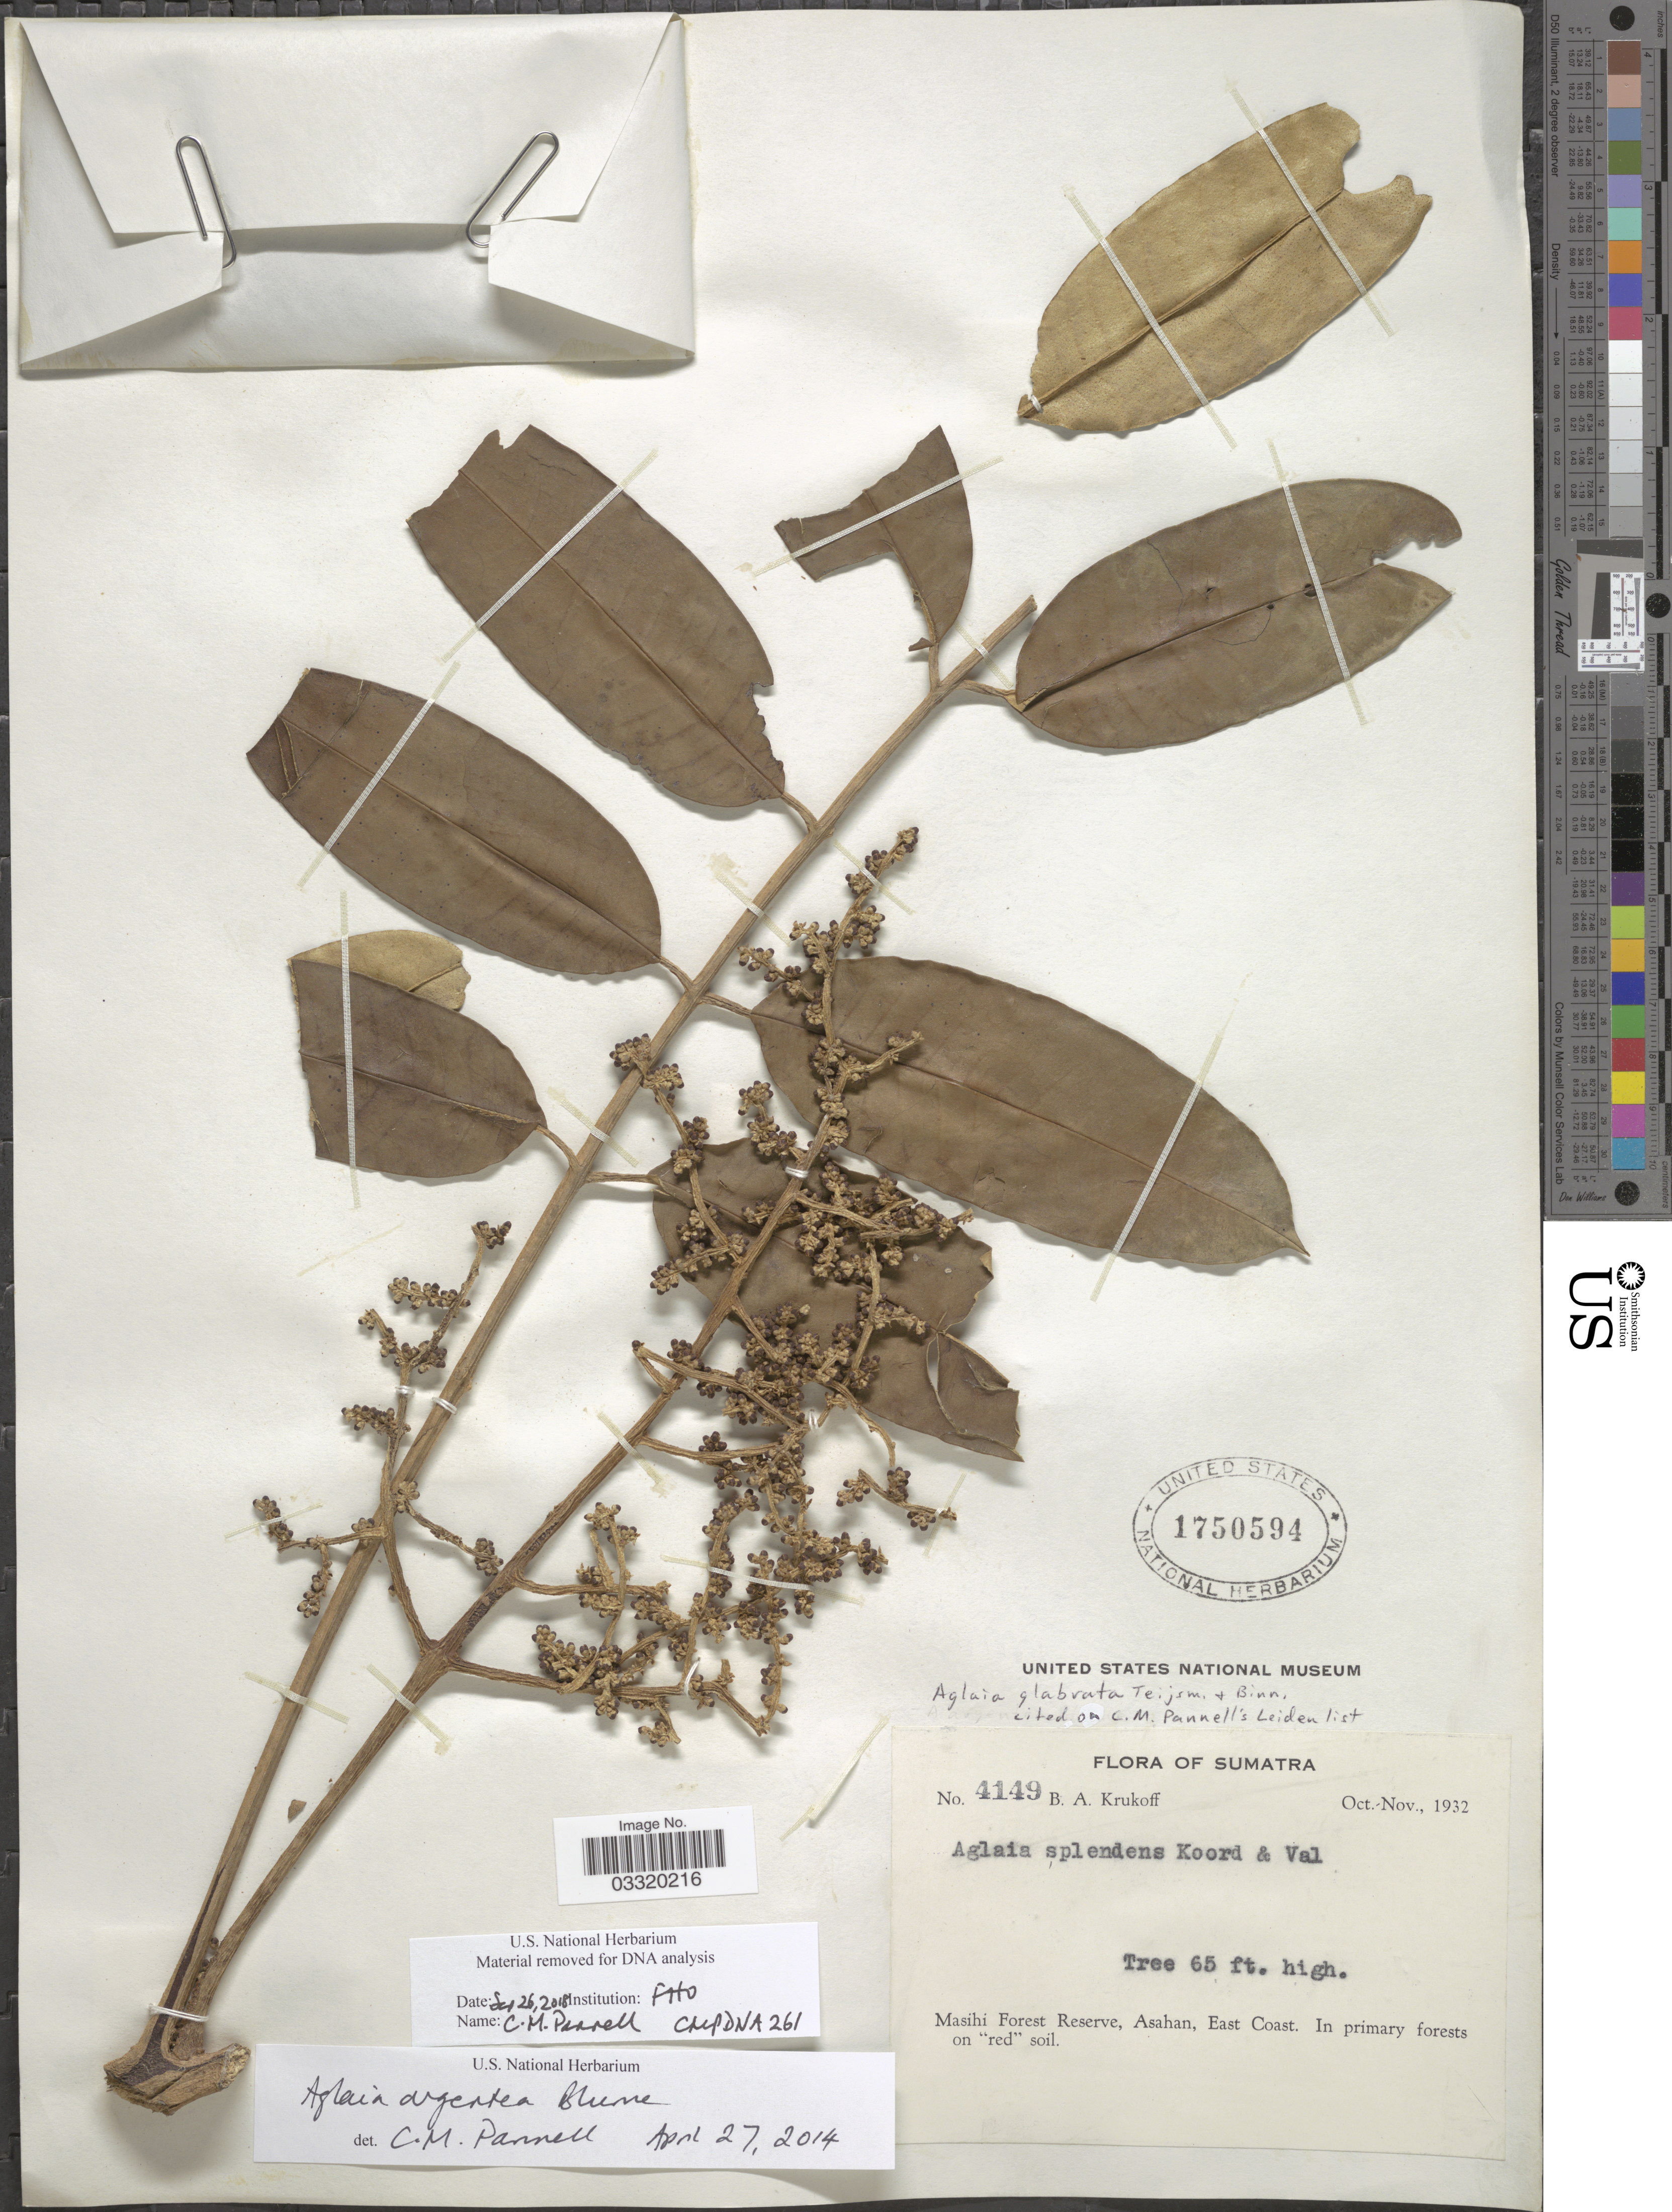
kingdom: Plantae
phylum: Tracheophyta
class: Magnoliopsida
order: Sapindales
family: Meliaceae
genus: Aglaia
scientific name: Aglaia argentea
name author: Blume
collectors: B. A. Krukoff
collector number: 4149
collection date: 1932-10/1932-11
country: Indonesia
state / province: Sumatra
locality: Masihi Forest Reserve, Asahan, East Coast.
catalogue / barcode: US 1750594